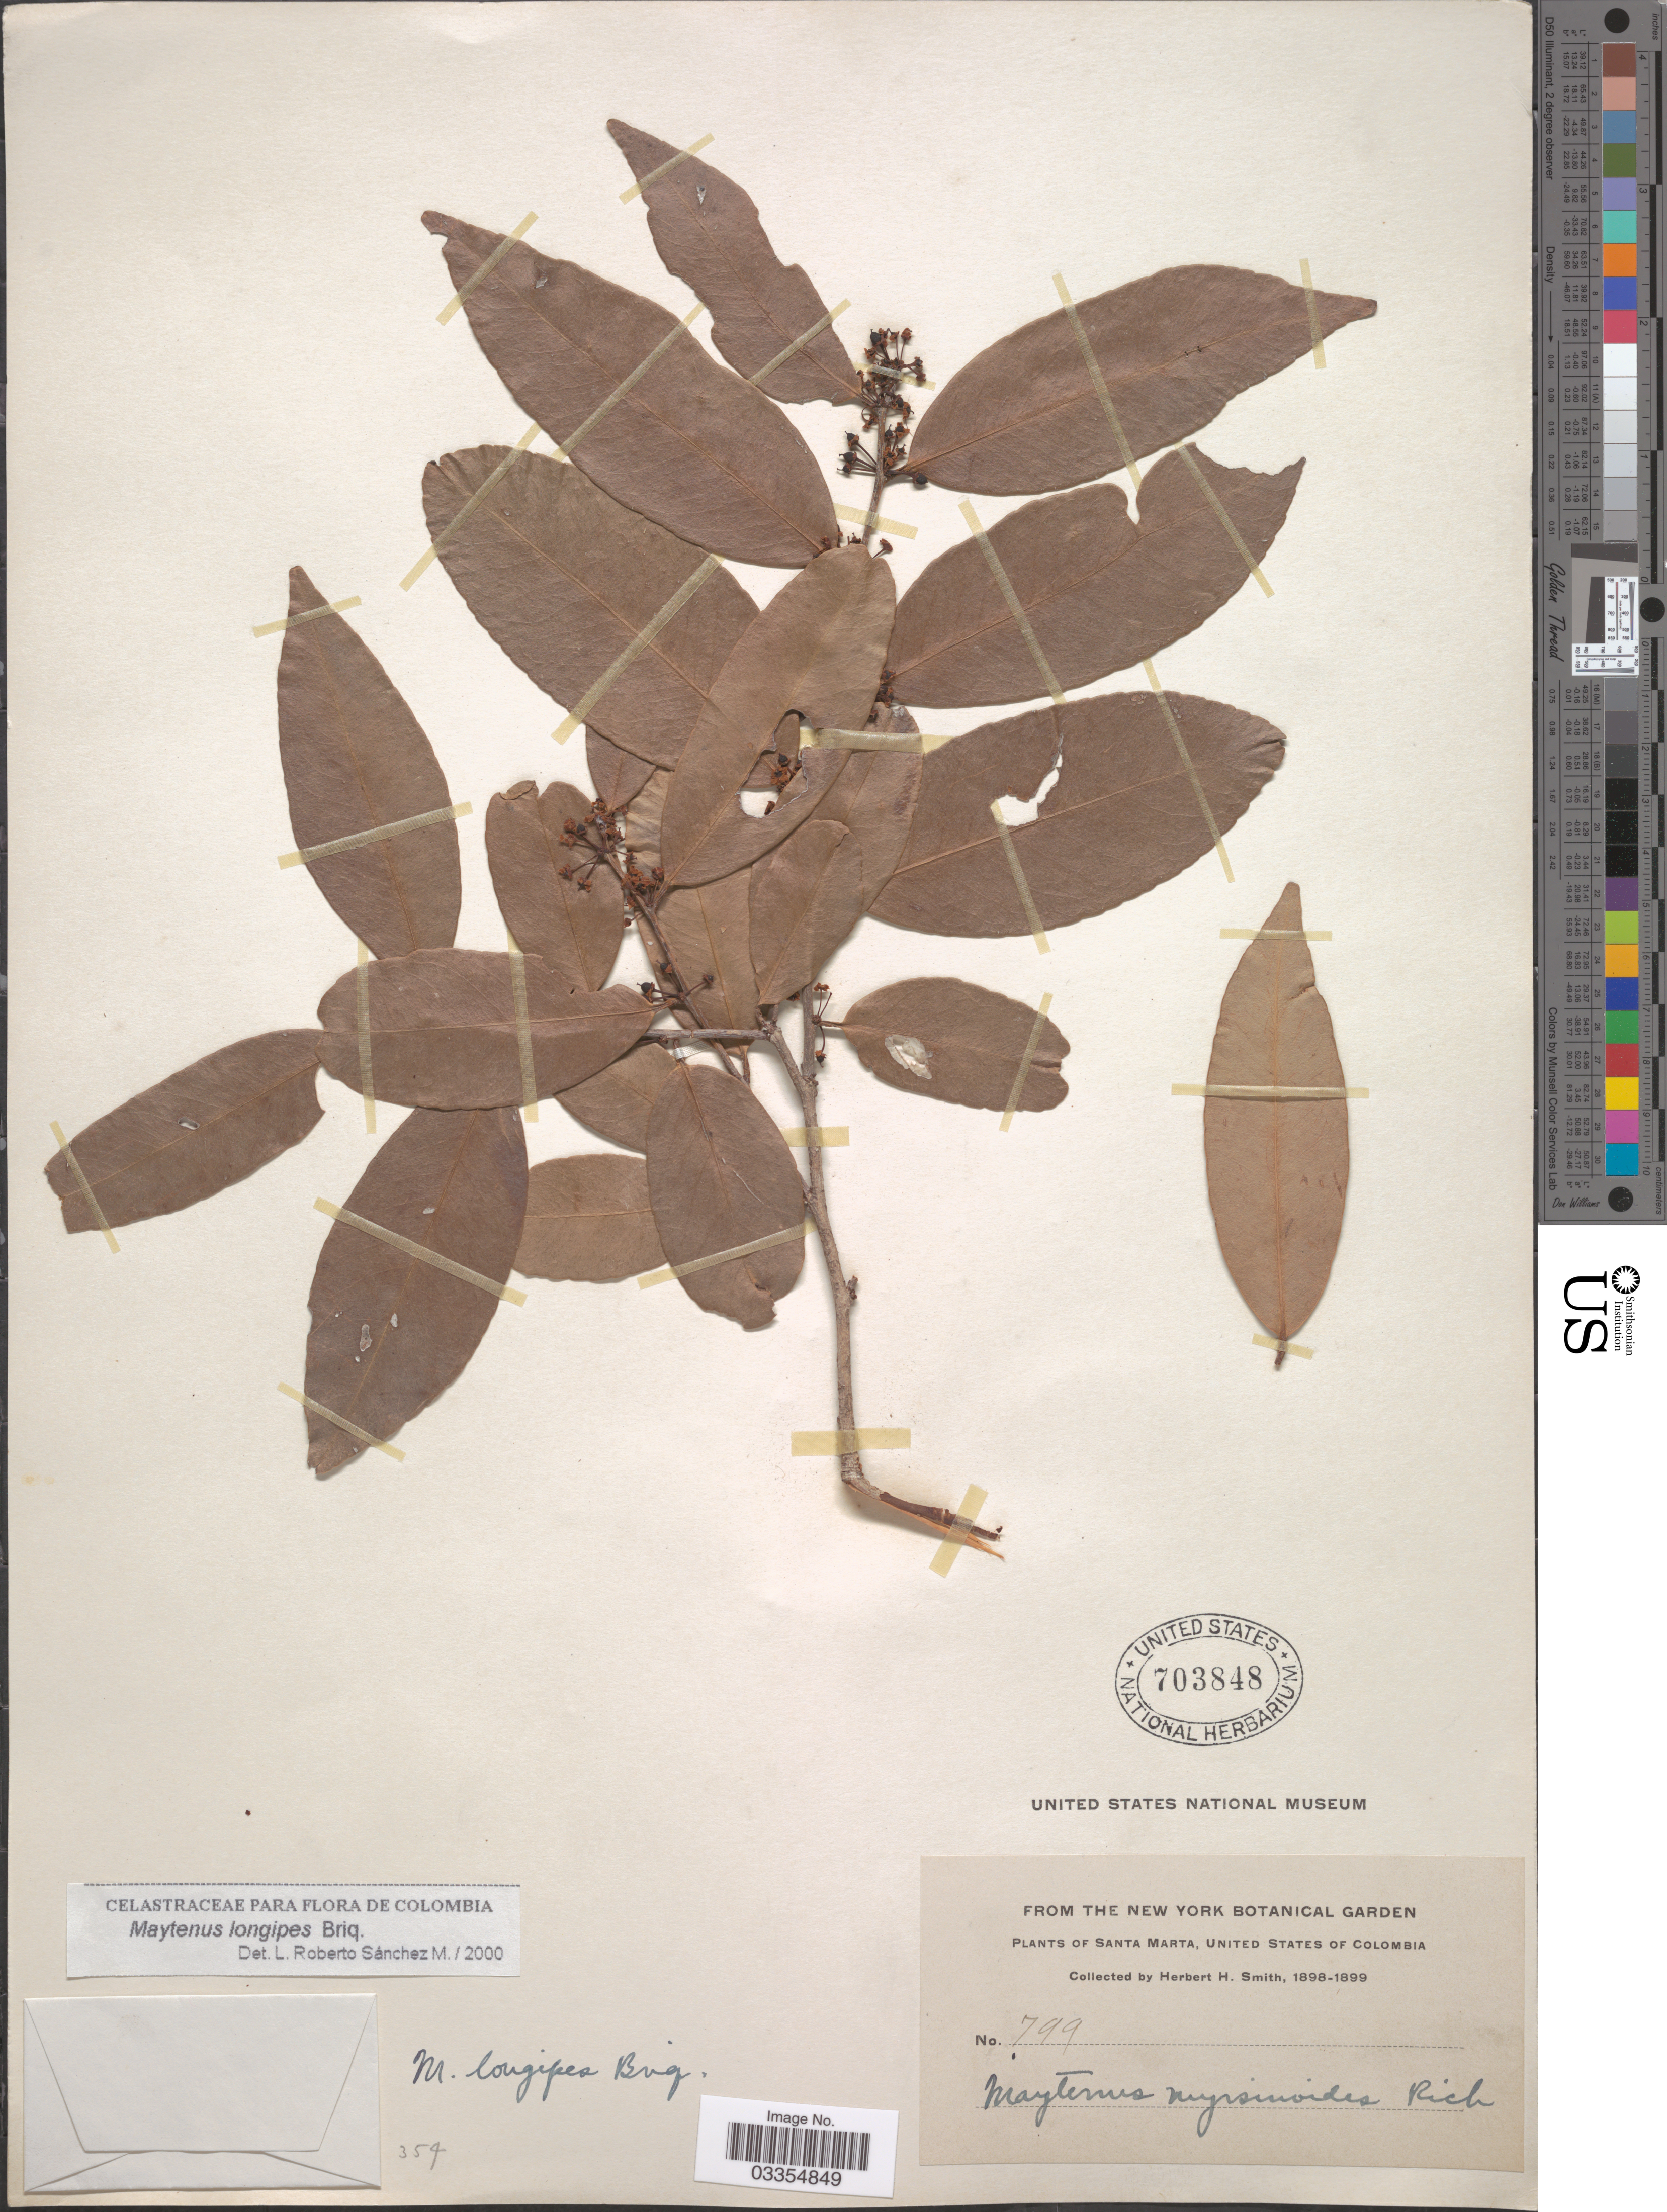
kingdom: Plantae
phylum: Tracheophyta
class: Magnoliopsida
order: Celastrales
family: Celastraceae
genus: Maytenus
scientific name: Maytenus longipes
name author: Briq.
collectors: Herbert H. Smith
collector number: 799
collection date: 1898/1899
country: Colombia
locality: Santa Marta, United States of Colombia.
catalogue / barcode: US 703848